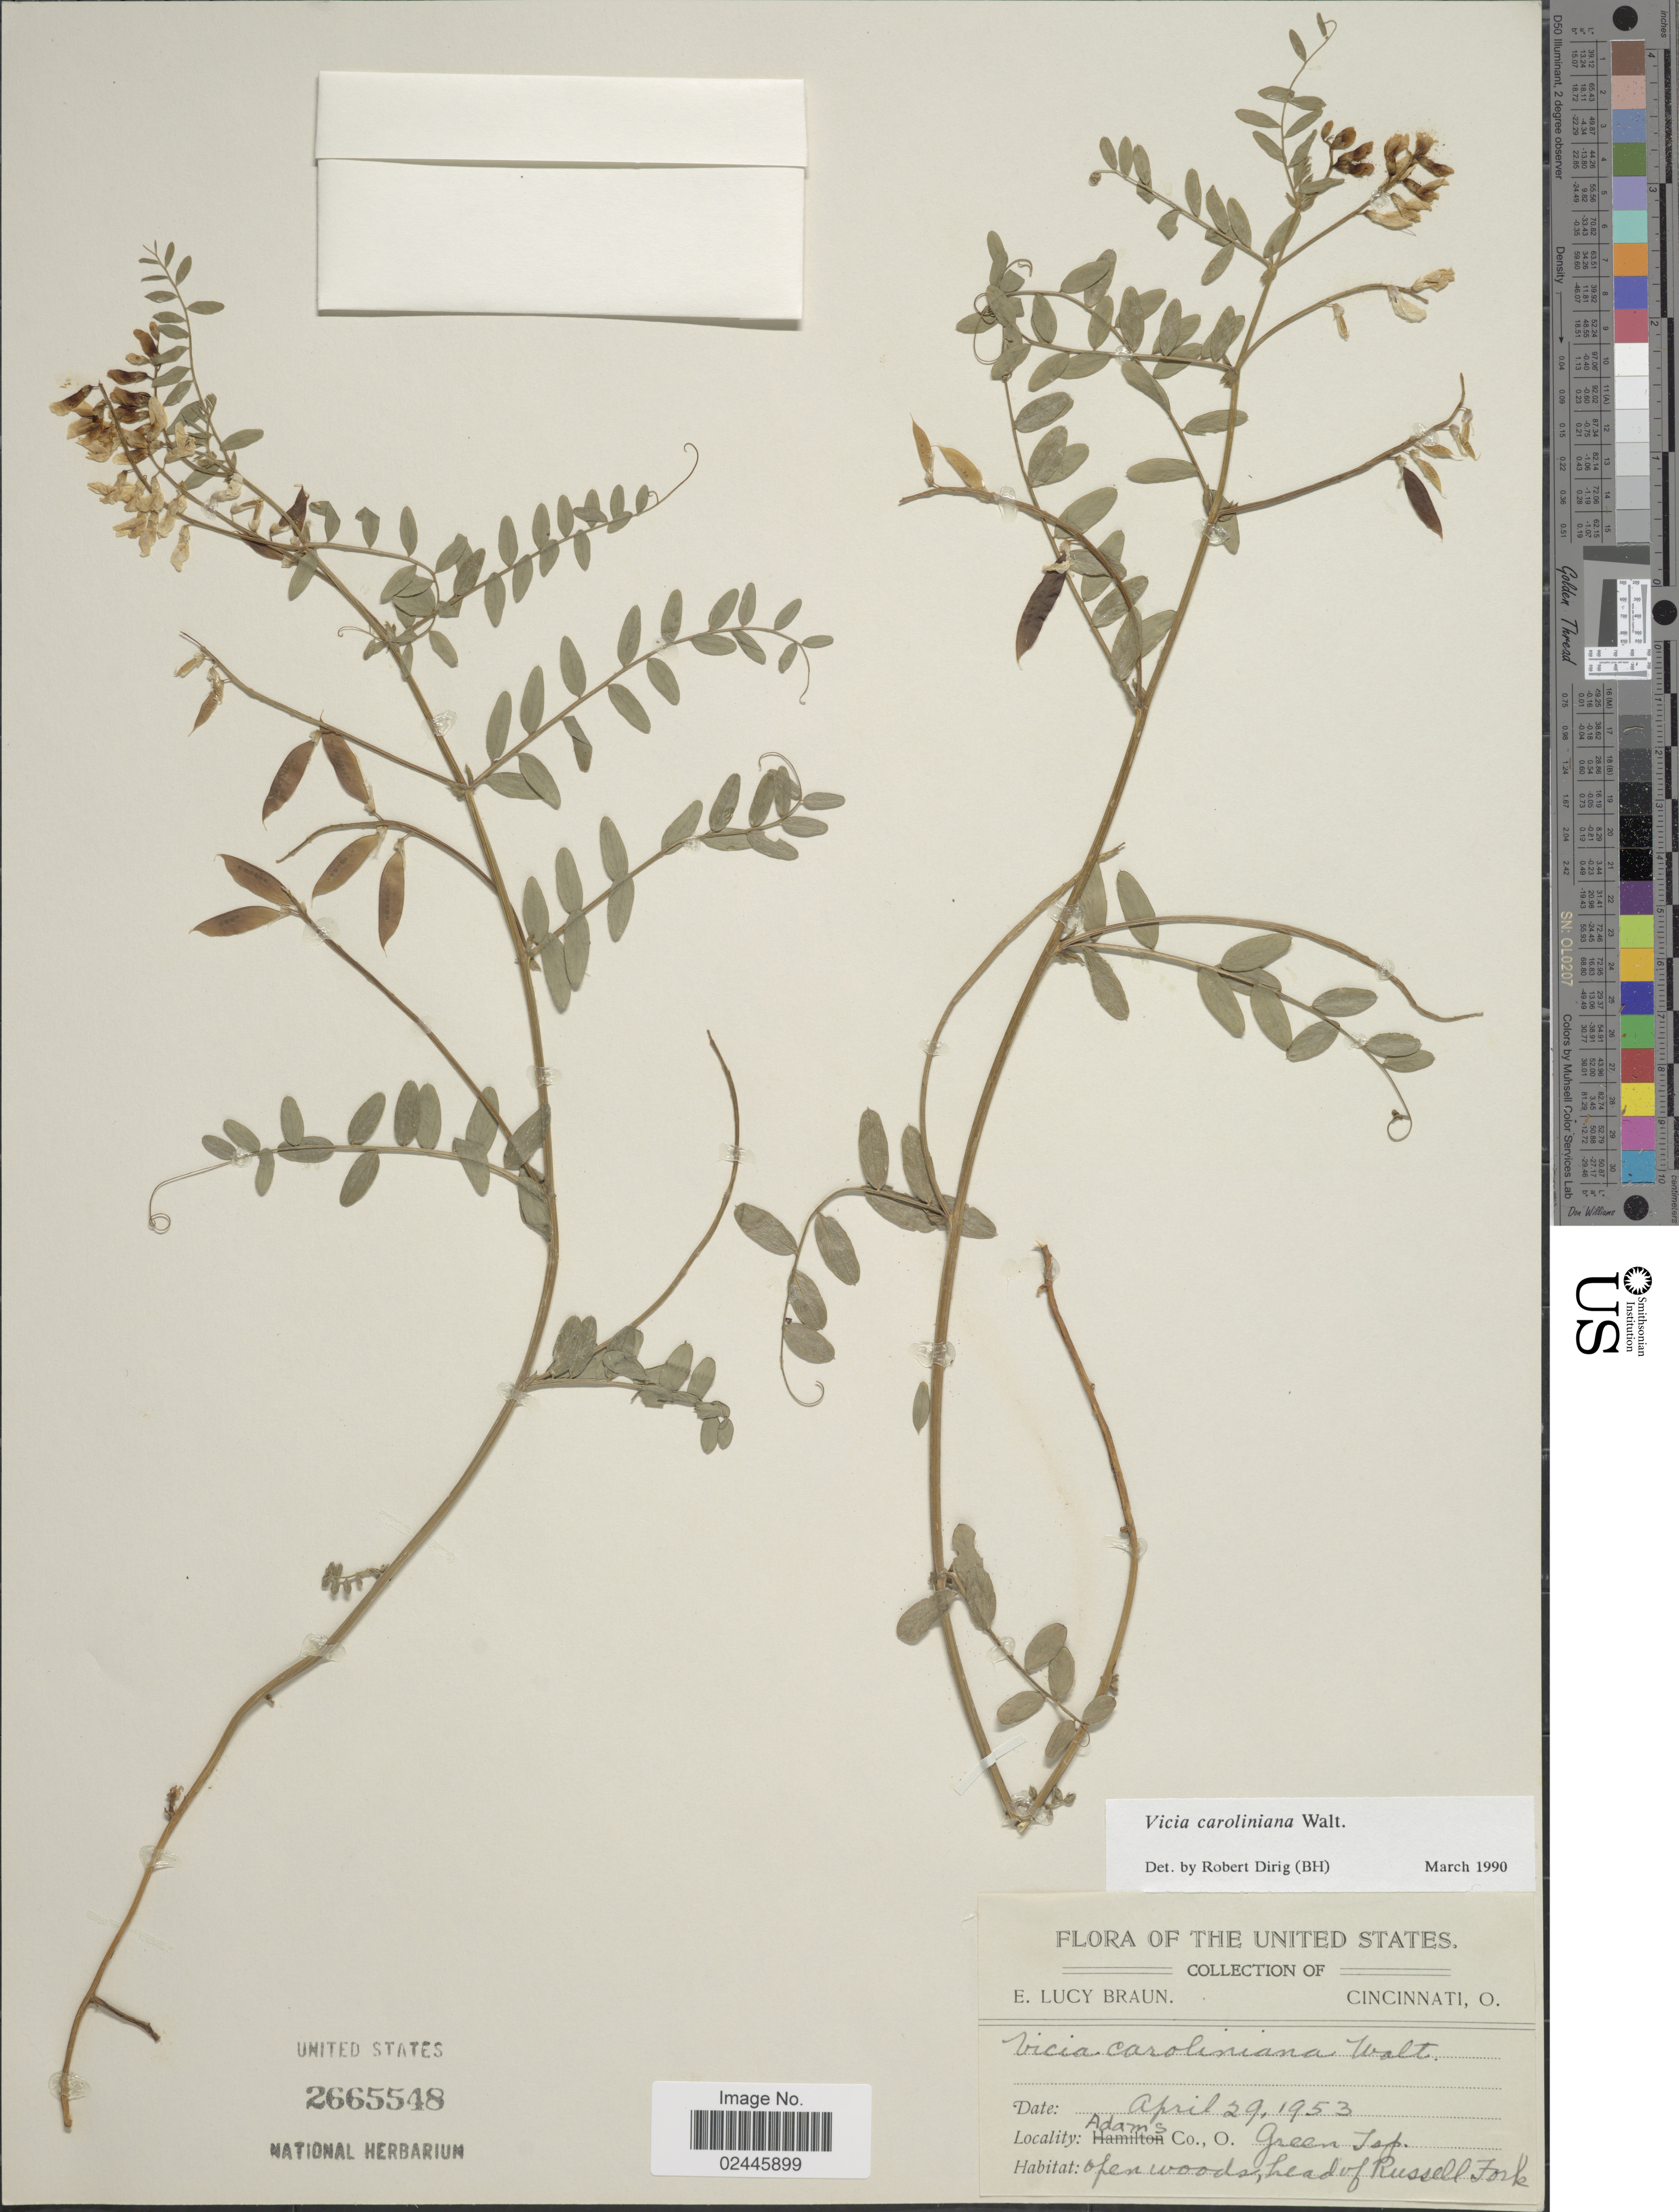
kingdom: Plantae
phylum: Tracheophyta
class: Magnoliopsida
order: Fabales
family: Fabaceae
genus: Vicia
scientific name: Vicia caroliniana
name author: Walter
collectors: E. L. Braun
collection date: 1953-04-29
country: United States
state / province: Ohio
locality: Adams Co., Green Twp. open woods, head of Russel Fork.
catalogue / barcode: US 2665548